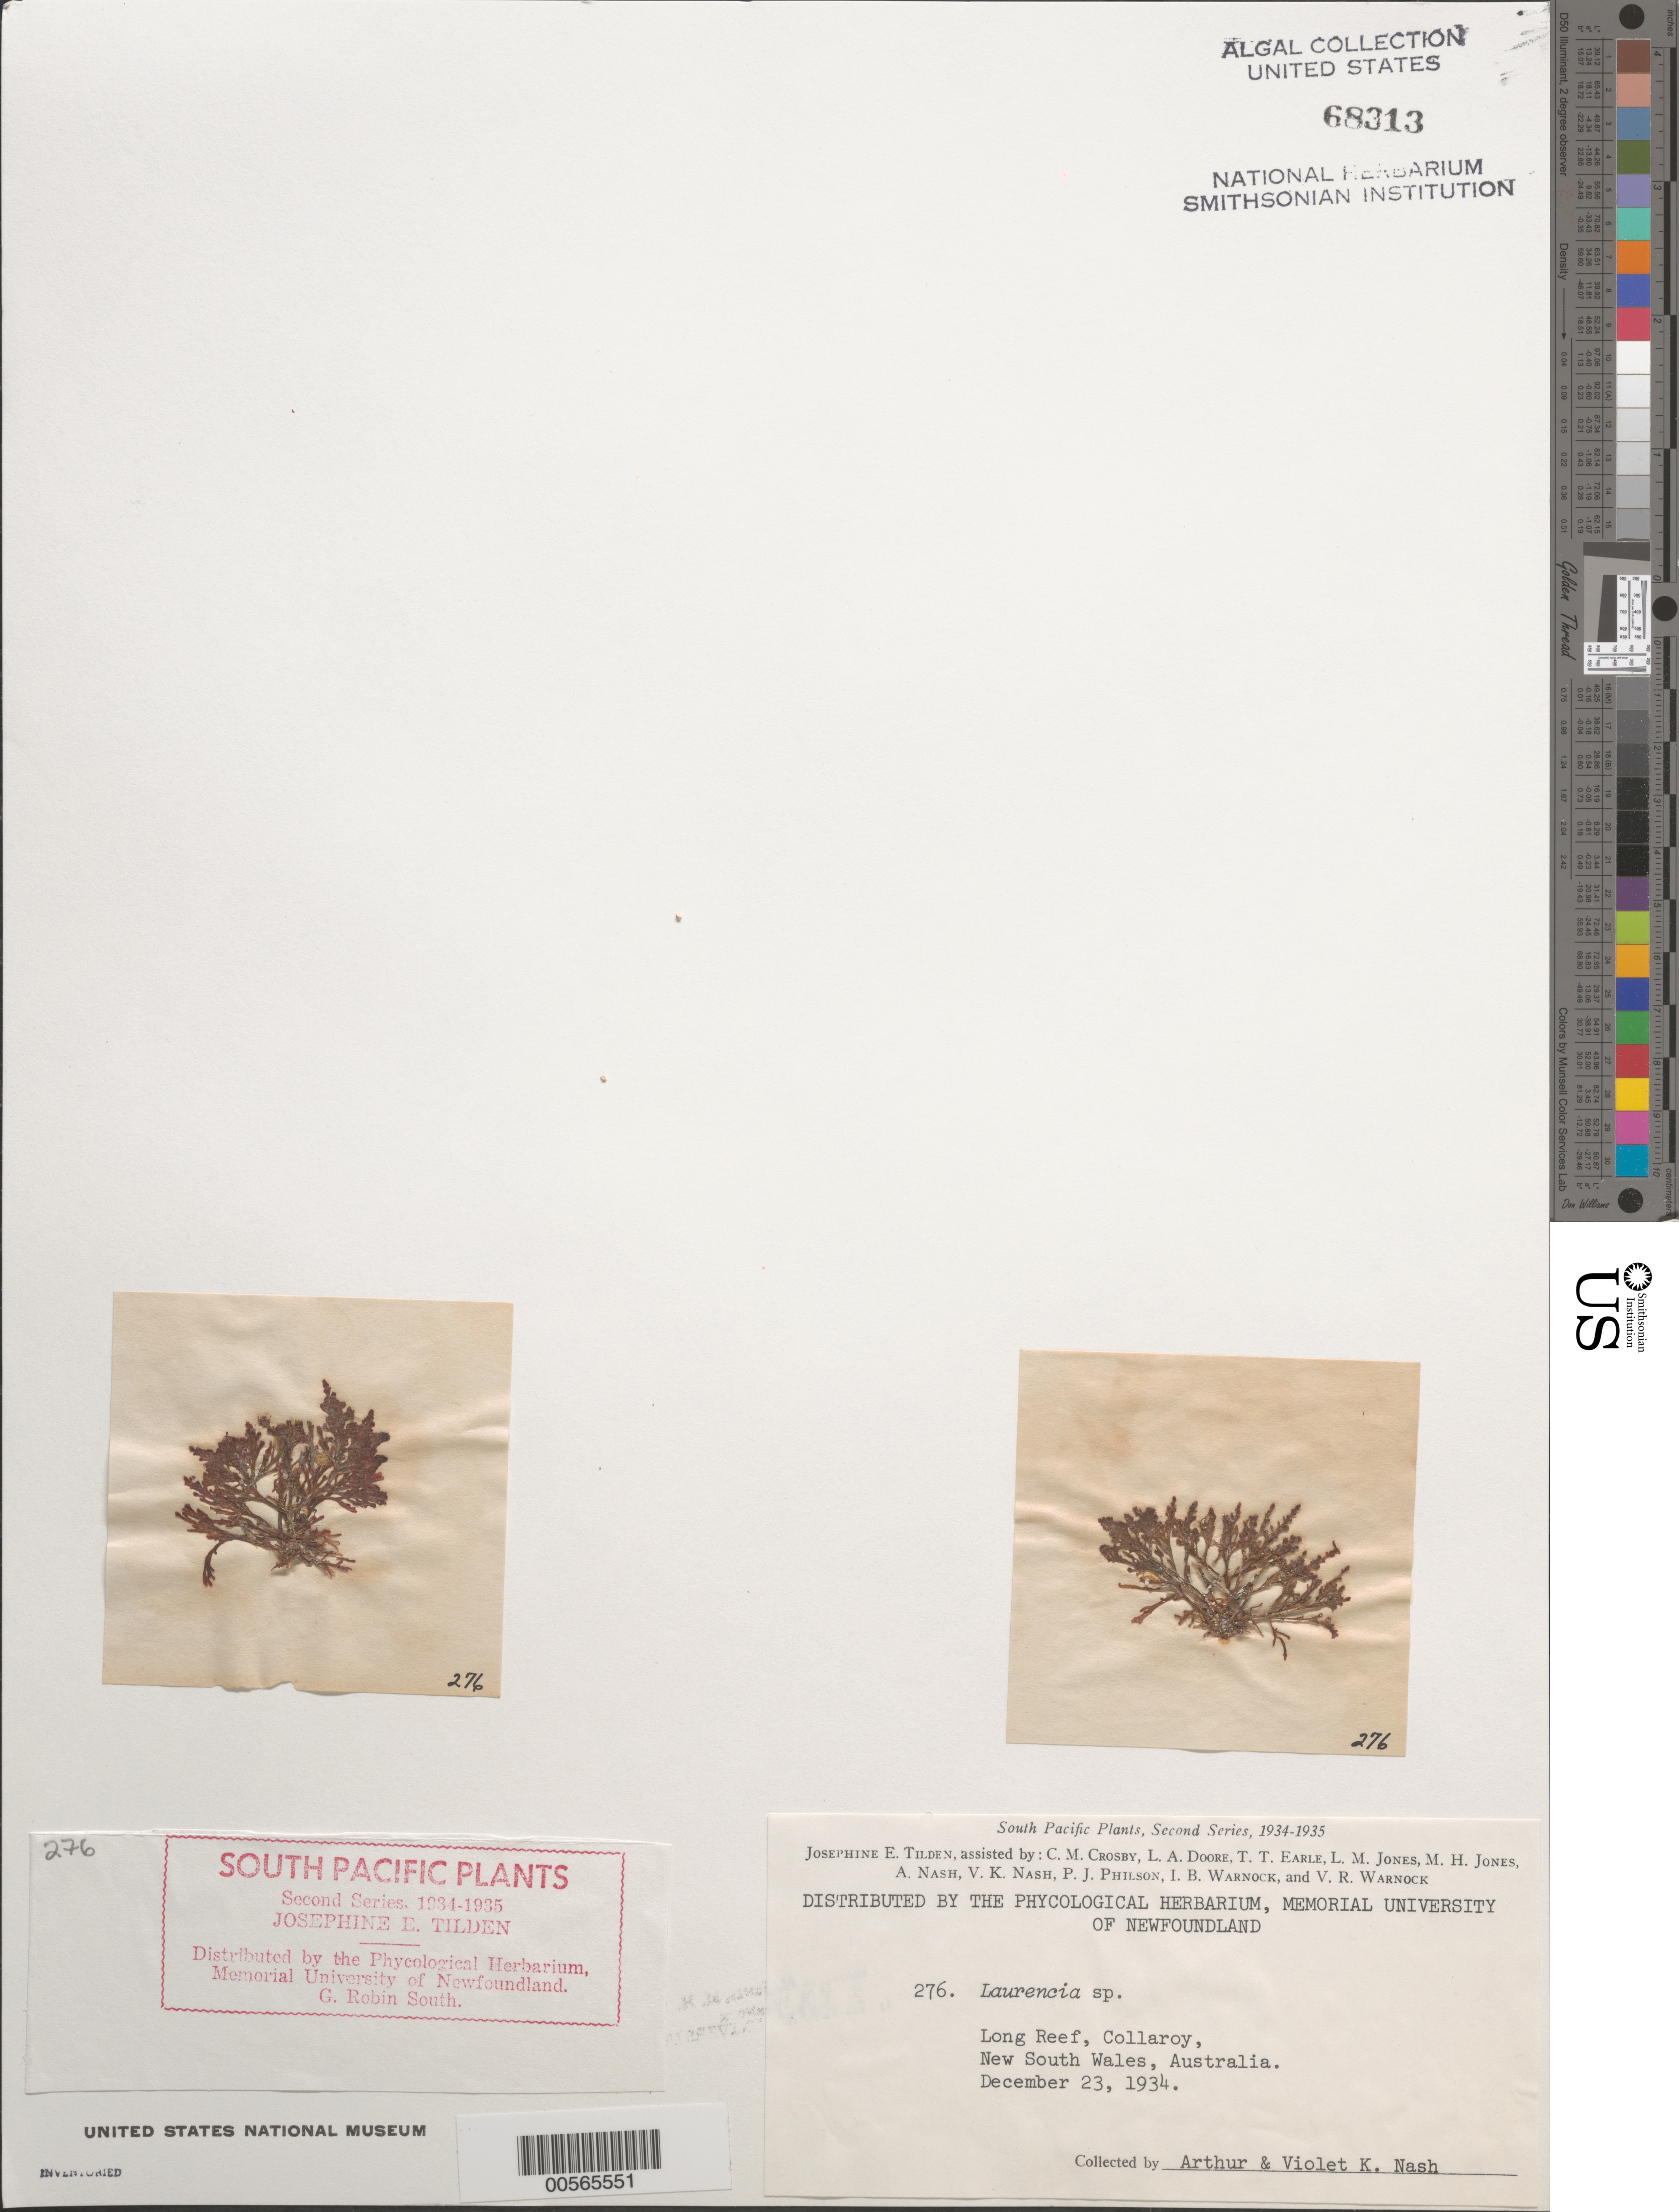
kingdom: Plantae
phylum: Rhodophyta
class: Florideophyceae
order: Ceramiales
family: Rhodomelaceae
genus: Laurencia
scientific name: Laurencia sp.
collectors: A. Nash & V. K. Nash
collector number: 276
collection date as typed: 23 Dec 1934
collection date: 1934-12-23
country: Australia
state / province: New South Wales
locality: Long reef, collaroy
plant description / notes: Tilden, South Pacific Plants, Second Series, 1934-1935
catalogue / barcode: US 68313